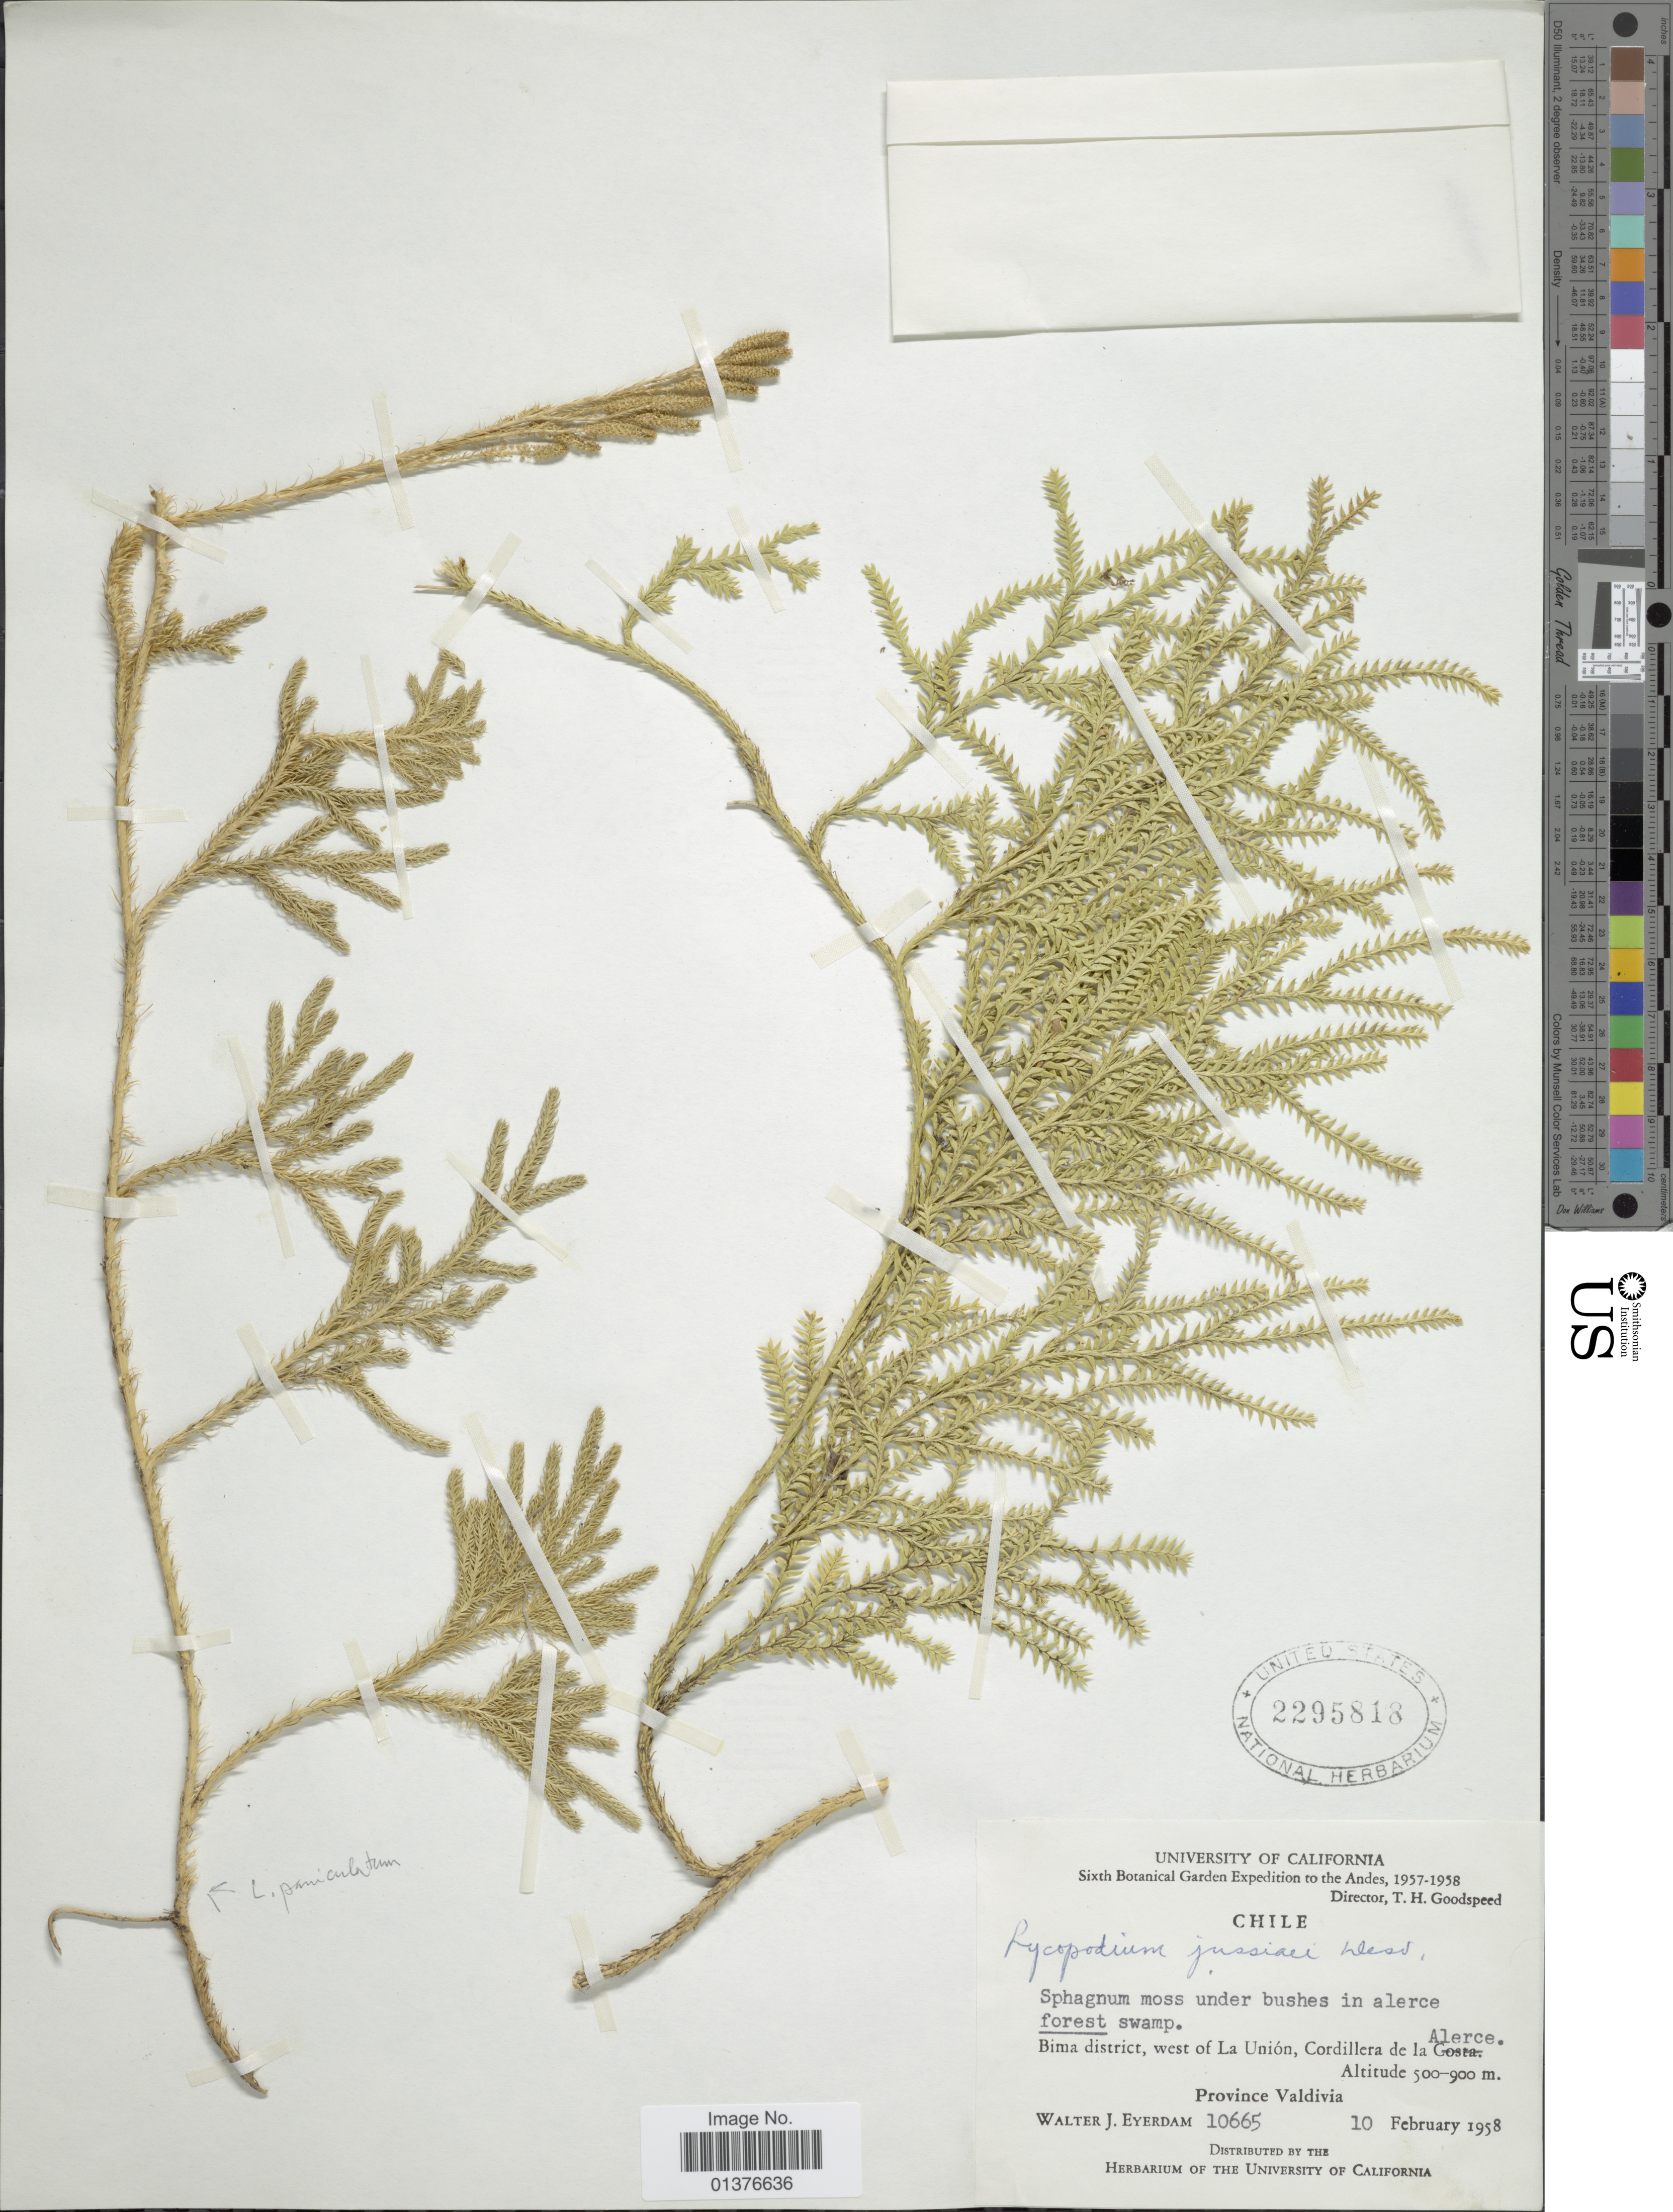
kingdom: Plantae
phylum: Tracheophyta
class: Lycopodiopsida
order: Lycopodiales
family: Lycopodiaceae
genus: Diphasium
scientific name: Diphasium jussiaei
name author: (Desv.) C. Presl ex Rothm.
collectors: W. J. Eyerdam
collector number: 10665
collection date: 1958-02-10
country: Chile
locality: Bima district, west of La Unión, Cordillera de la Alerce, province Valdivia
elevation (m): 500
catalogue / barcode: US 2295818